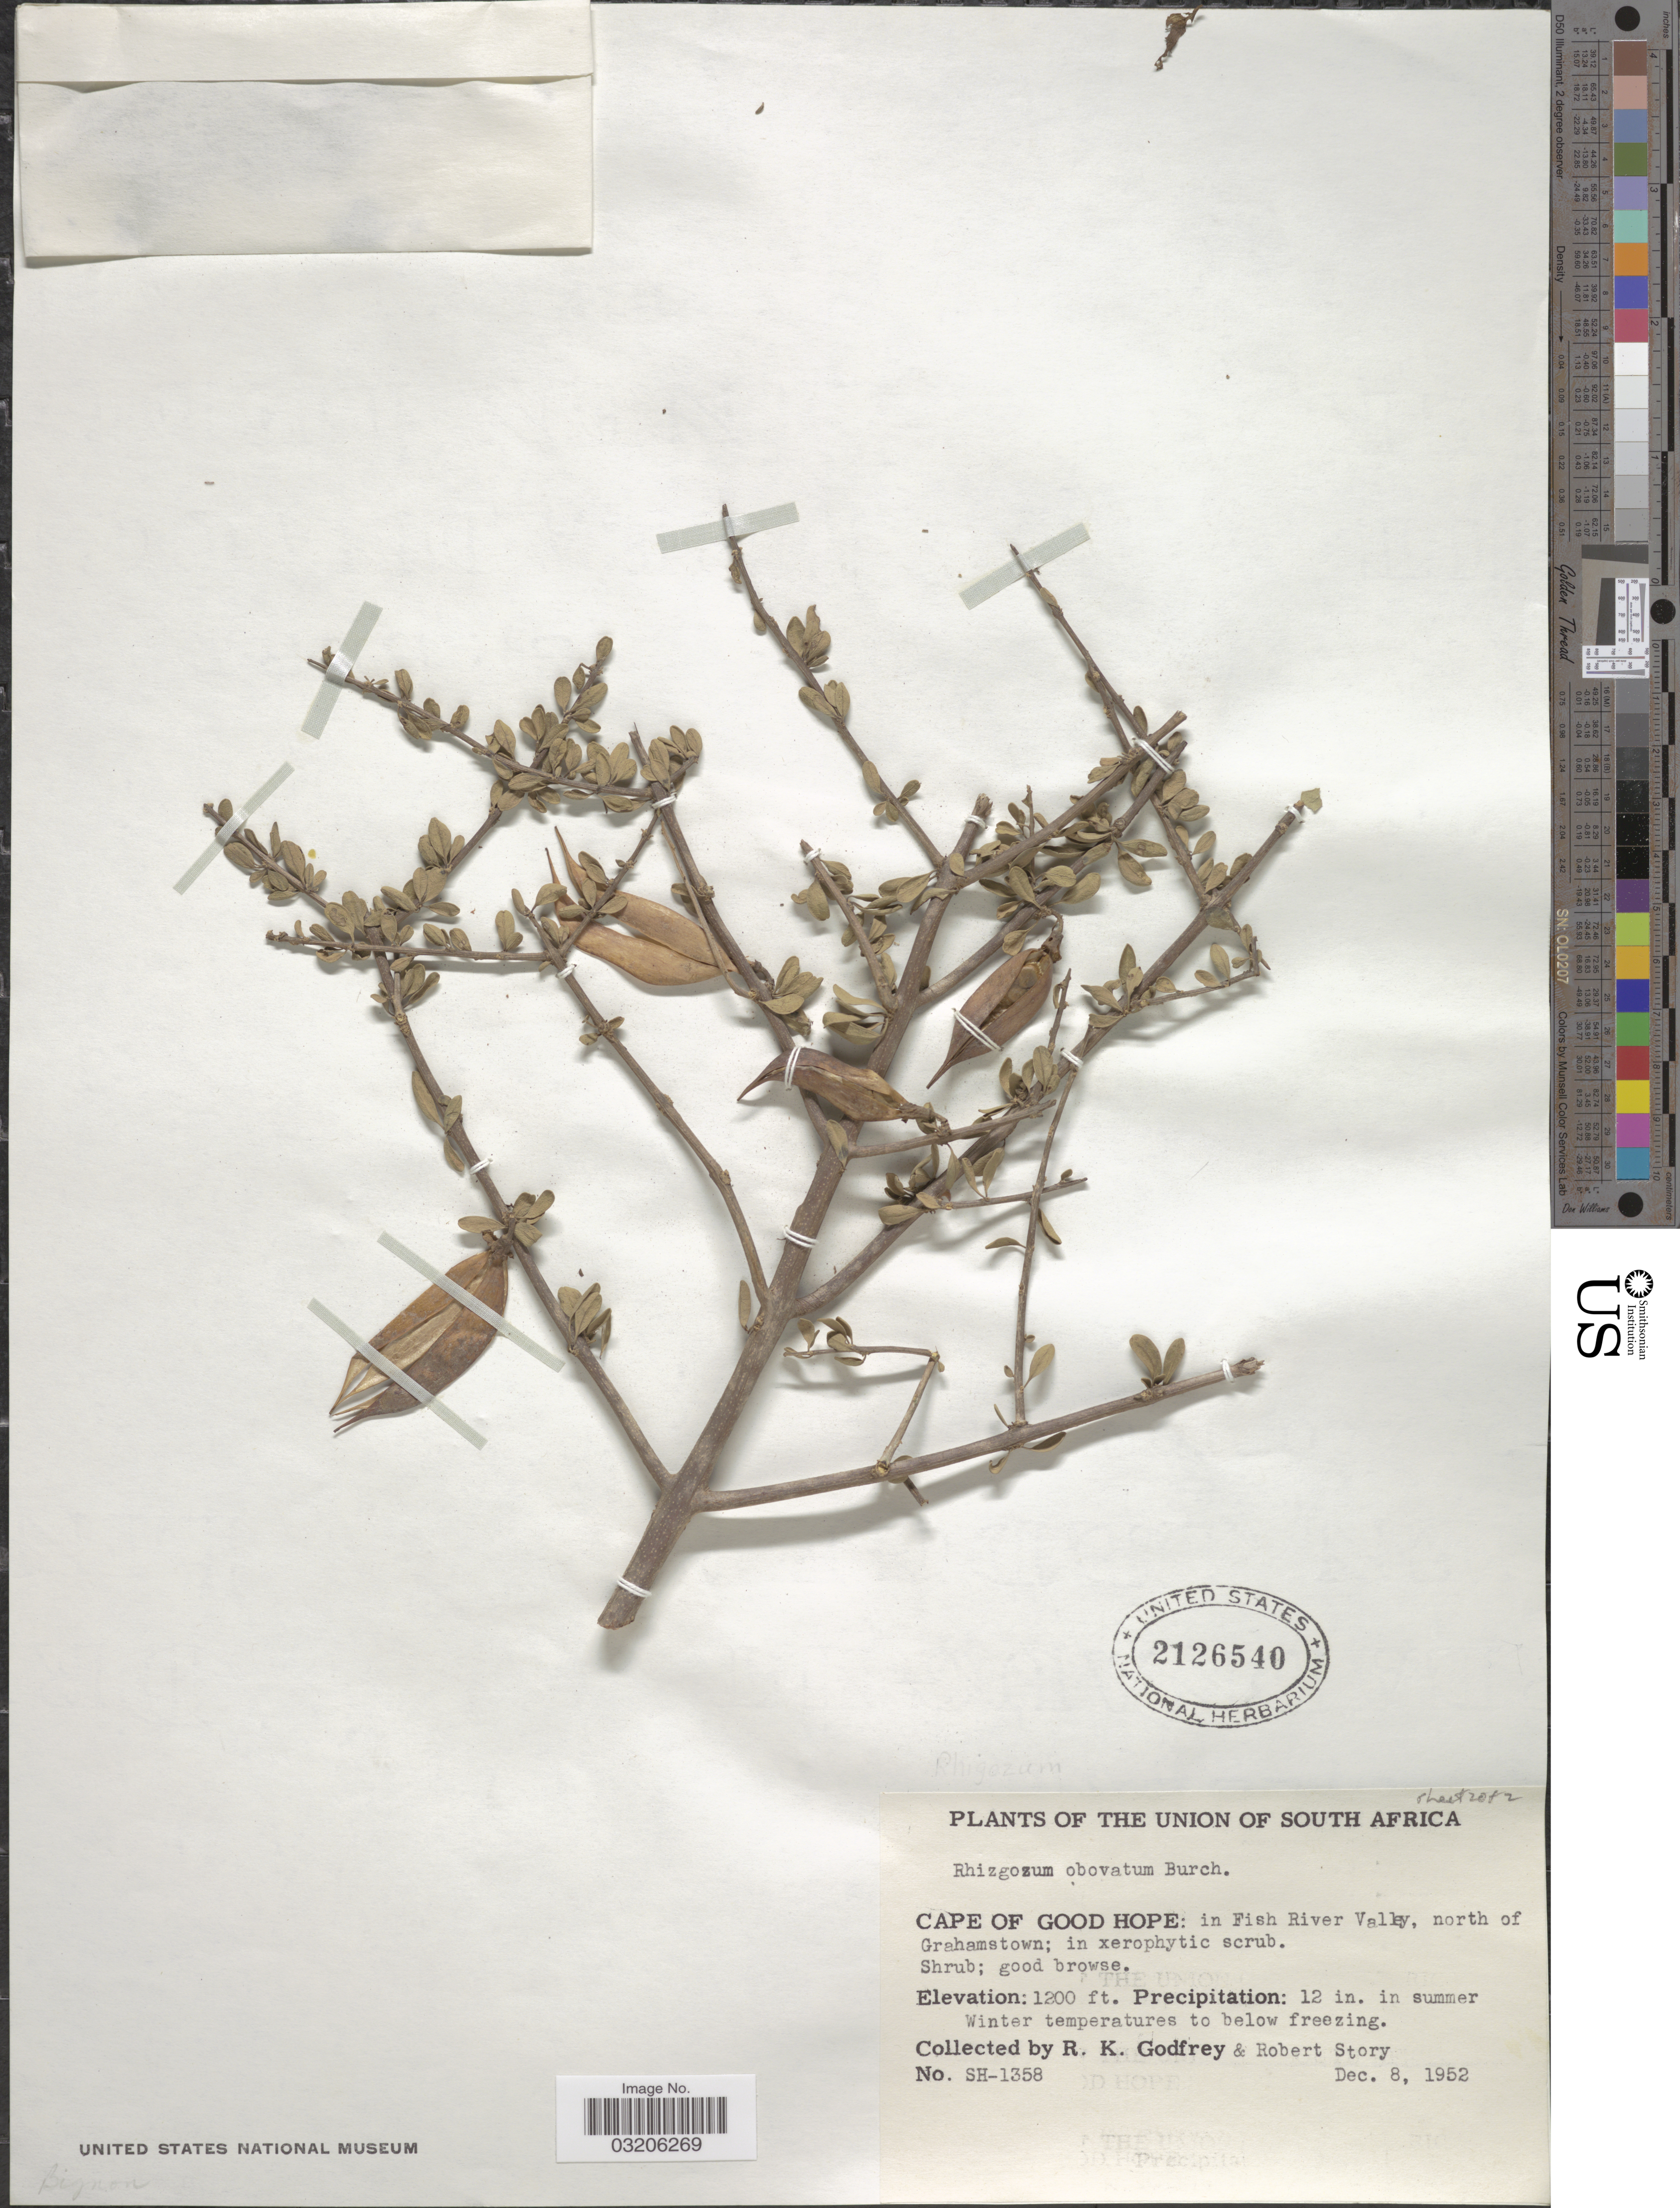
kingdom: Plantae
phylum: Tracheophyta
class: Magnoliopsida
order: Lamiales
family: Bignoniaceae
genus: Rhigozum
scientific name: Rhigozum obovatum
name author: Burch.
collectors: R. K. Godfrey & R. Story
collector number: SH-1358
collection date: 1952-12-08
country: South Africa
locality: The Union of South Africa. Cape of Good Hope: in Fish River Valley, north of Grahamstown.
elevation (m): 366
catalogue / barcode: US 2126540